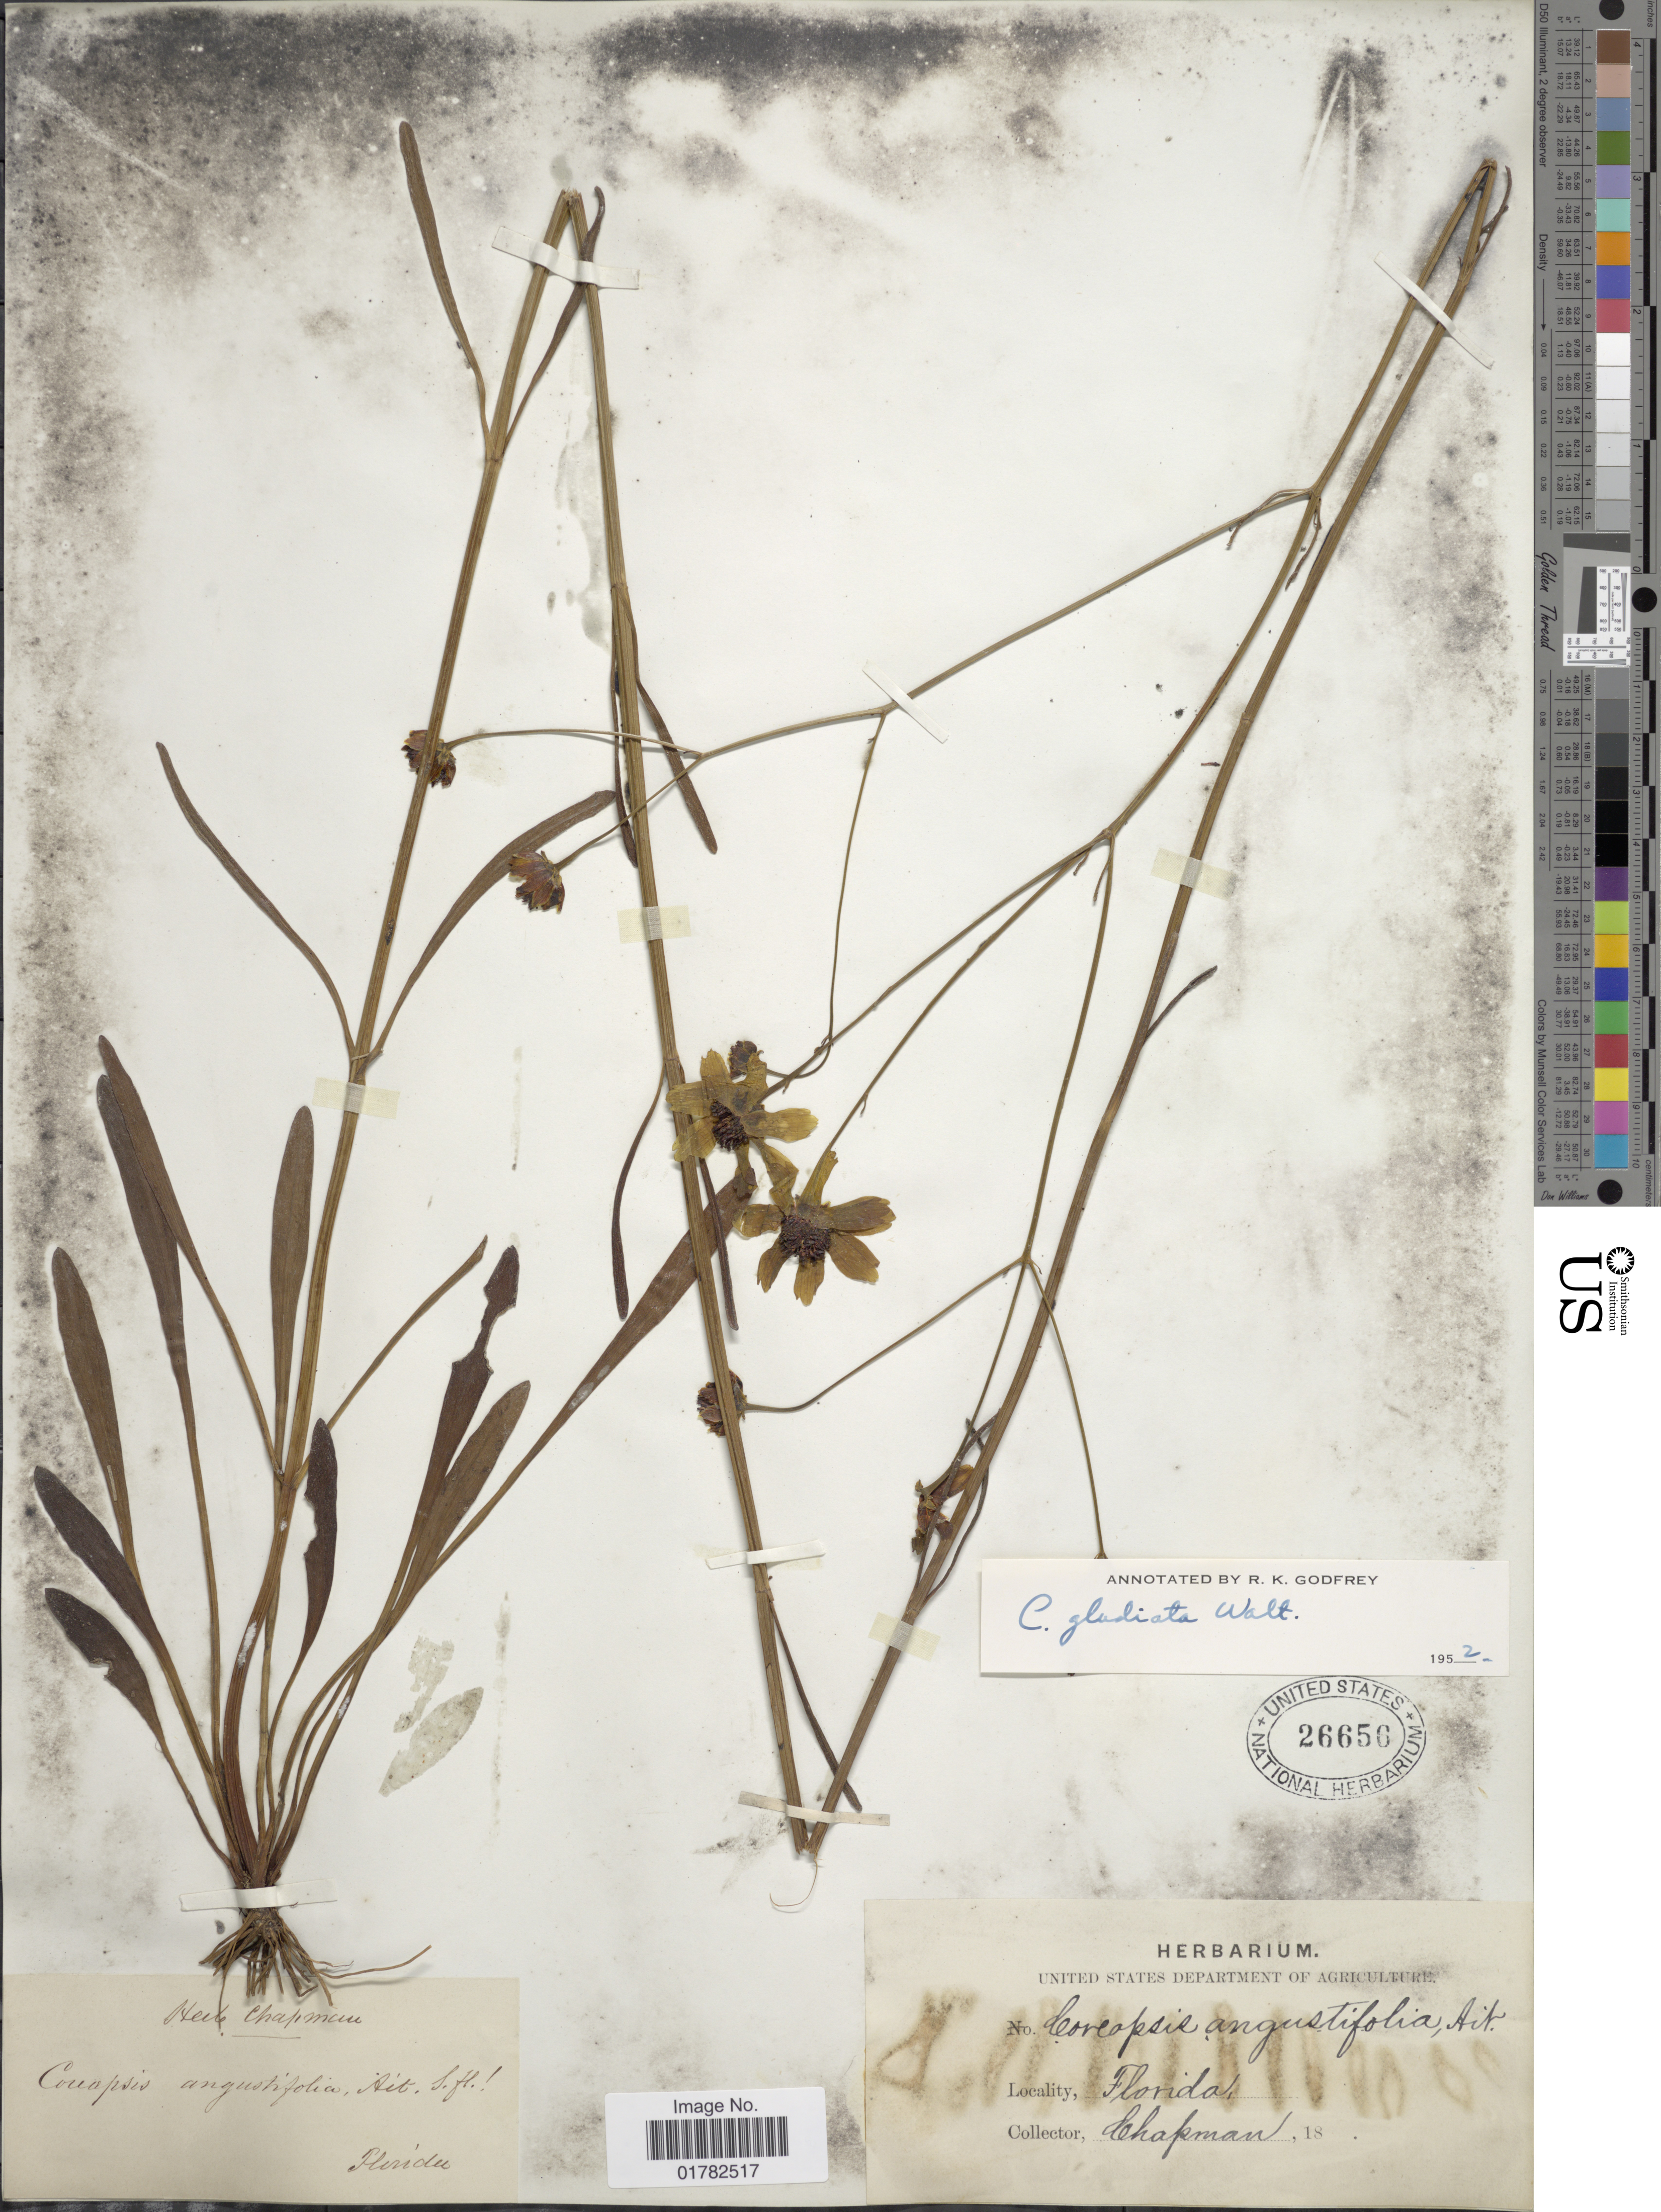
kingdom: Plantae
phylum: Tracheophyta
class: Magnoliopsida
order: Asterales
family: Asteraceae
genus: Coreopsis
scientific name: Coreopsis gladiata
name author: Walter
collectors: A. Chapman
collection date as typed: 18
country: United States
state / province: Florida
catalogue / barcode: US 26650